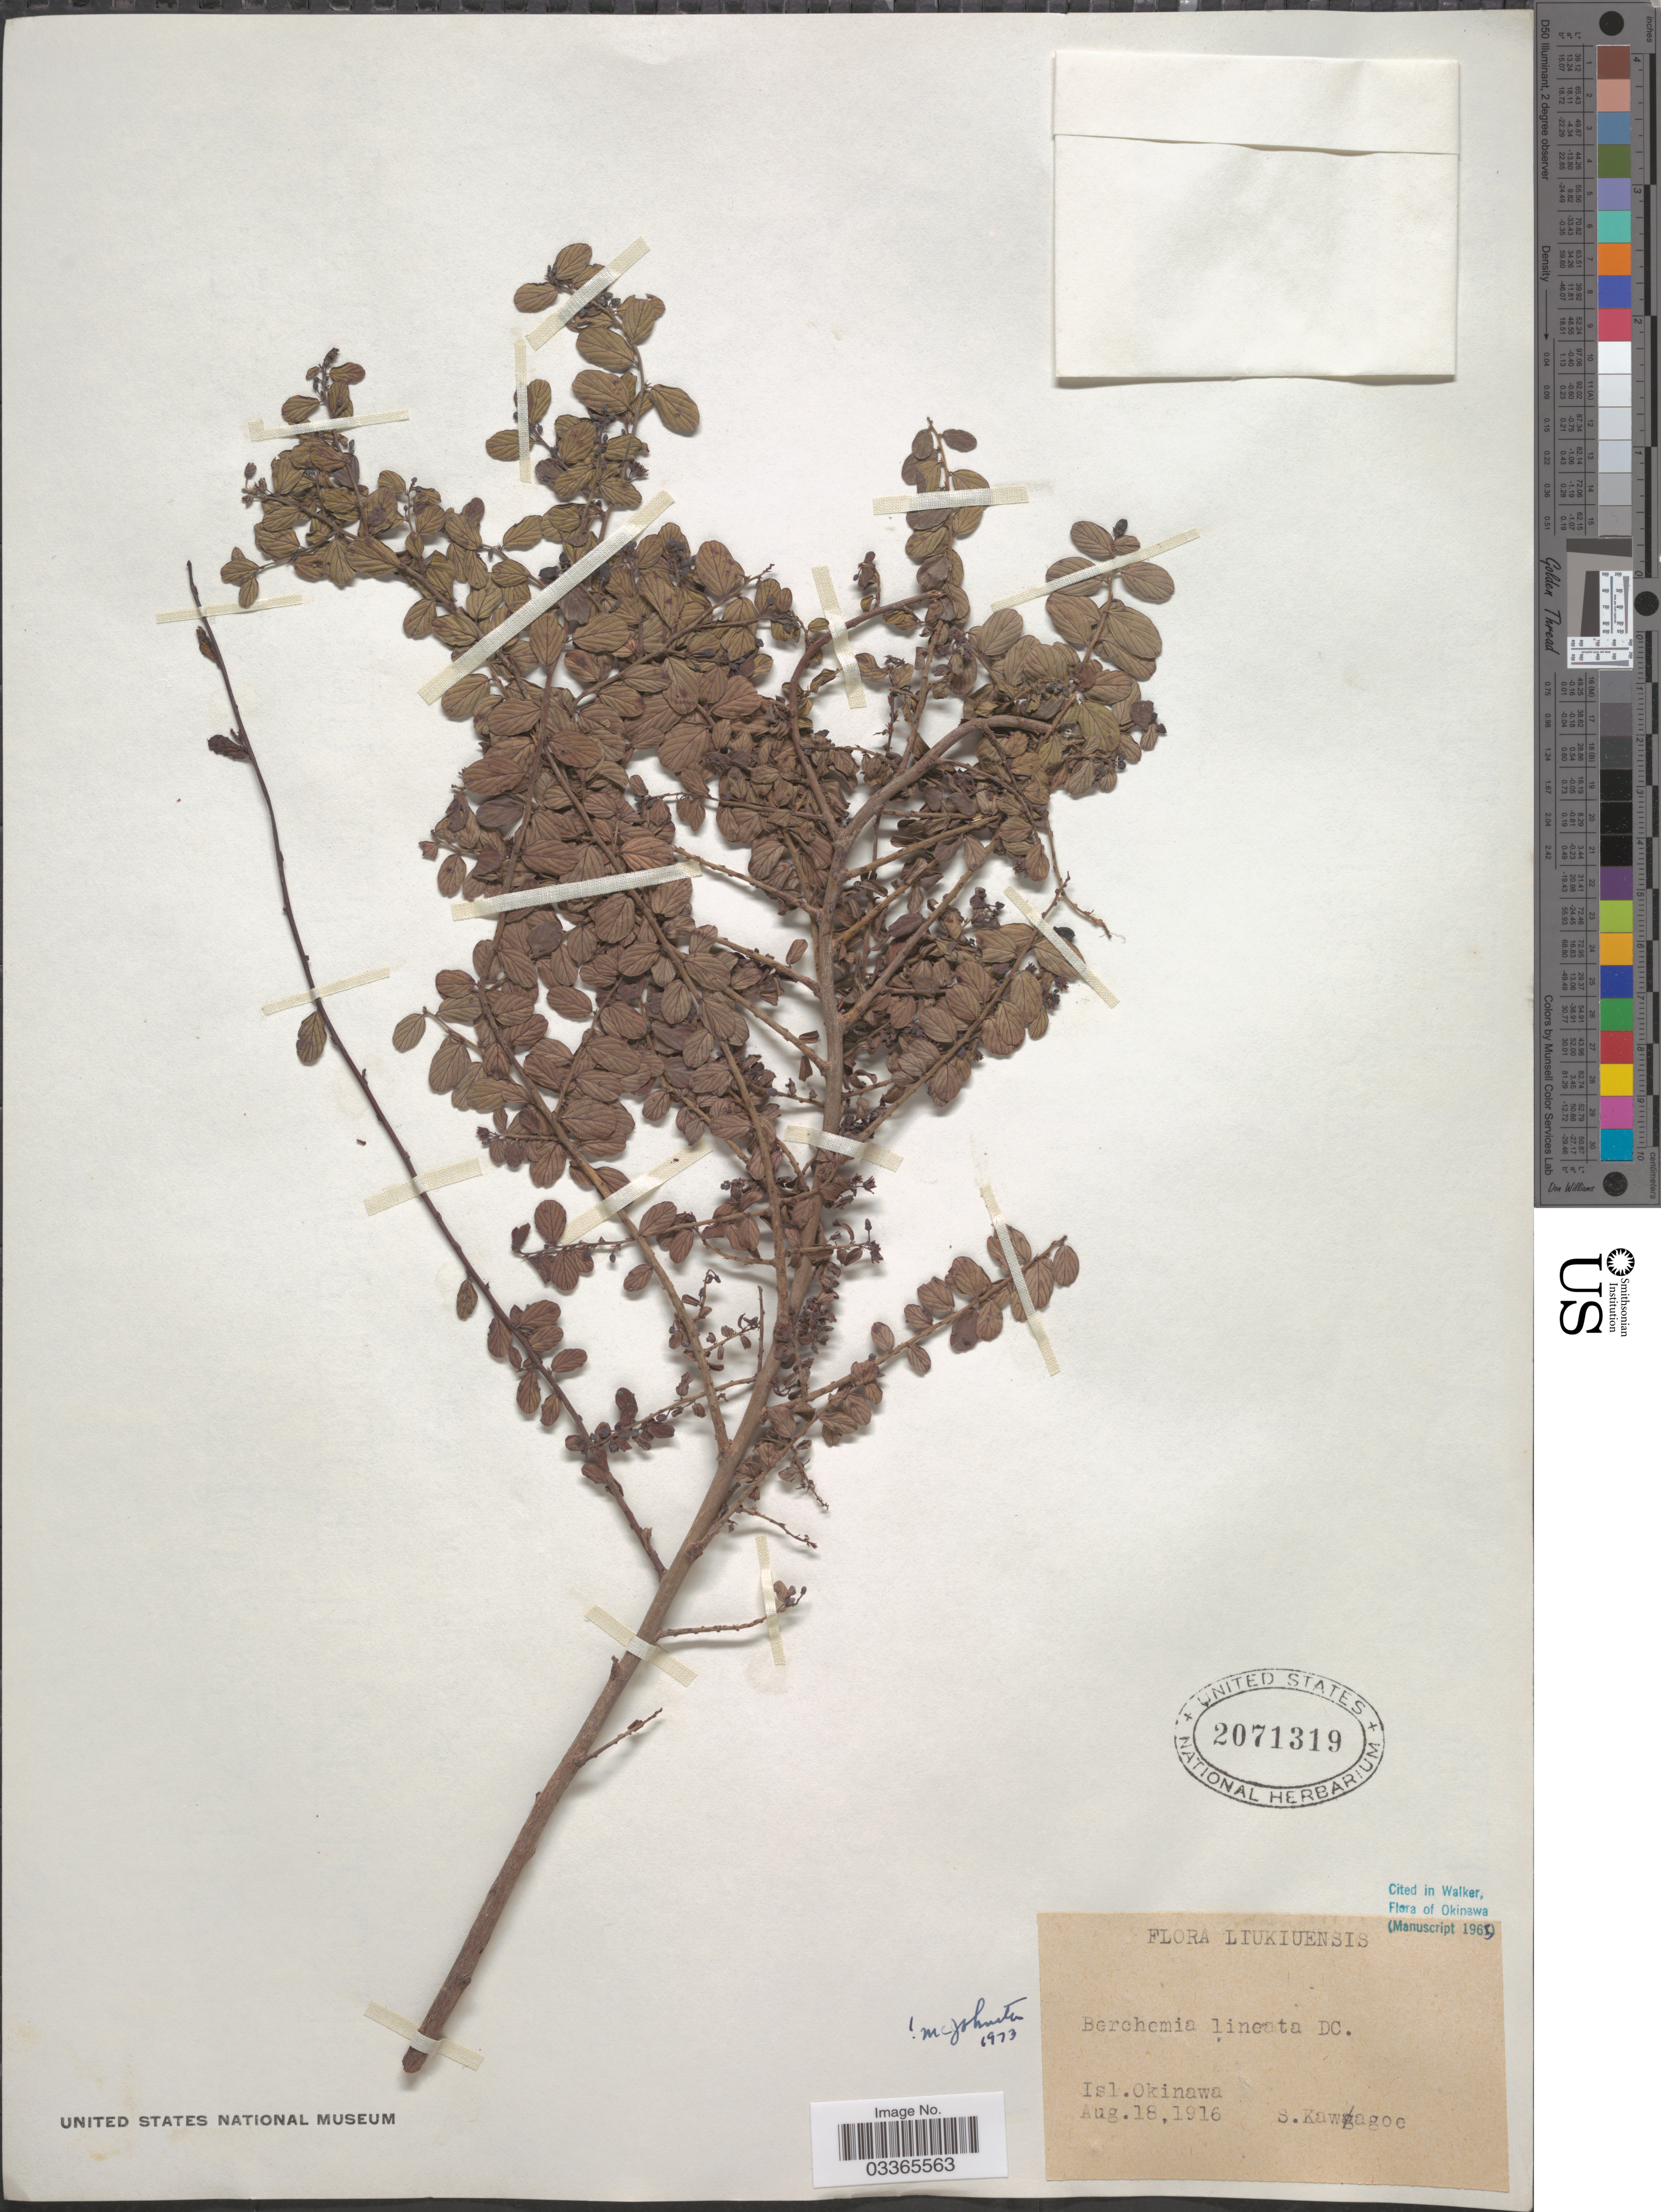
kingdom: Plantae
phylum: Tracheophyta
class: Magnoliopsida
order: Rosales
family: Rhamnaceae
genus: Berchemia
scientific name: Berchemia lineata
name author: (L.) DC.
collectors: S. Kawagoe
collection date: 1916-08-18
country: Japan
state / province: Okinawa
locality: Liukiuensis, Isl. Okinawa.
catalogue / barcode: US 2071319